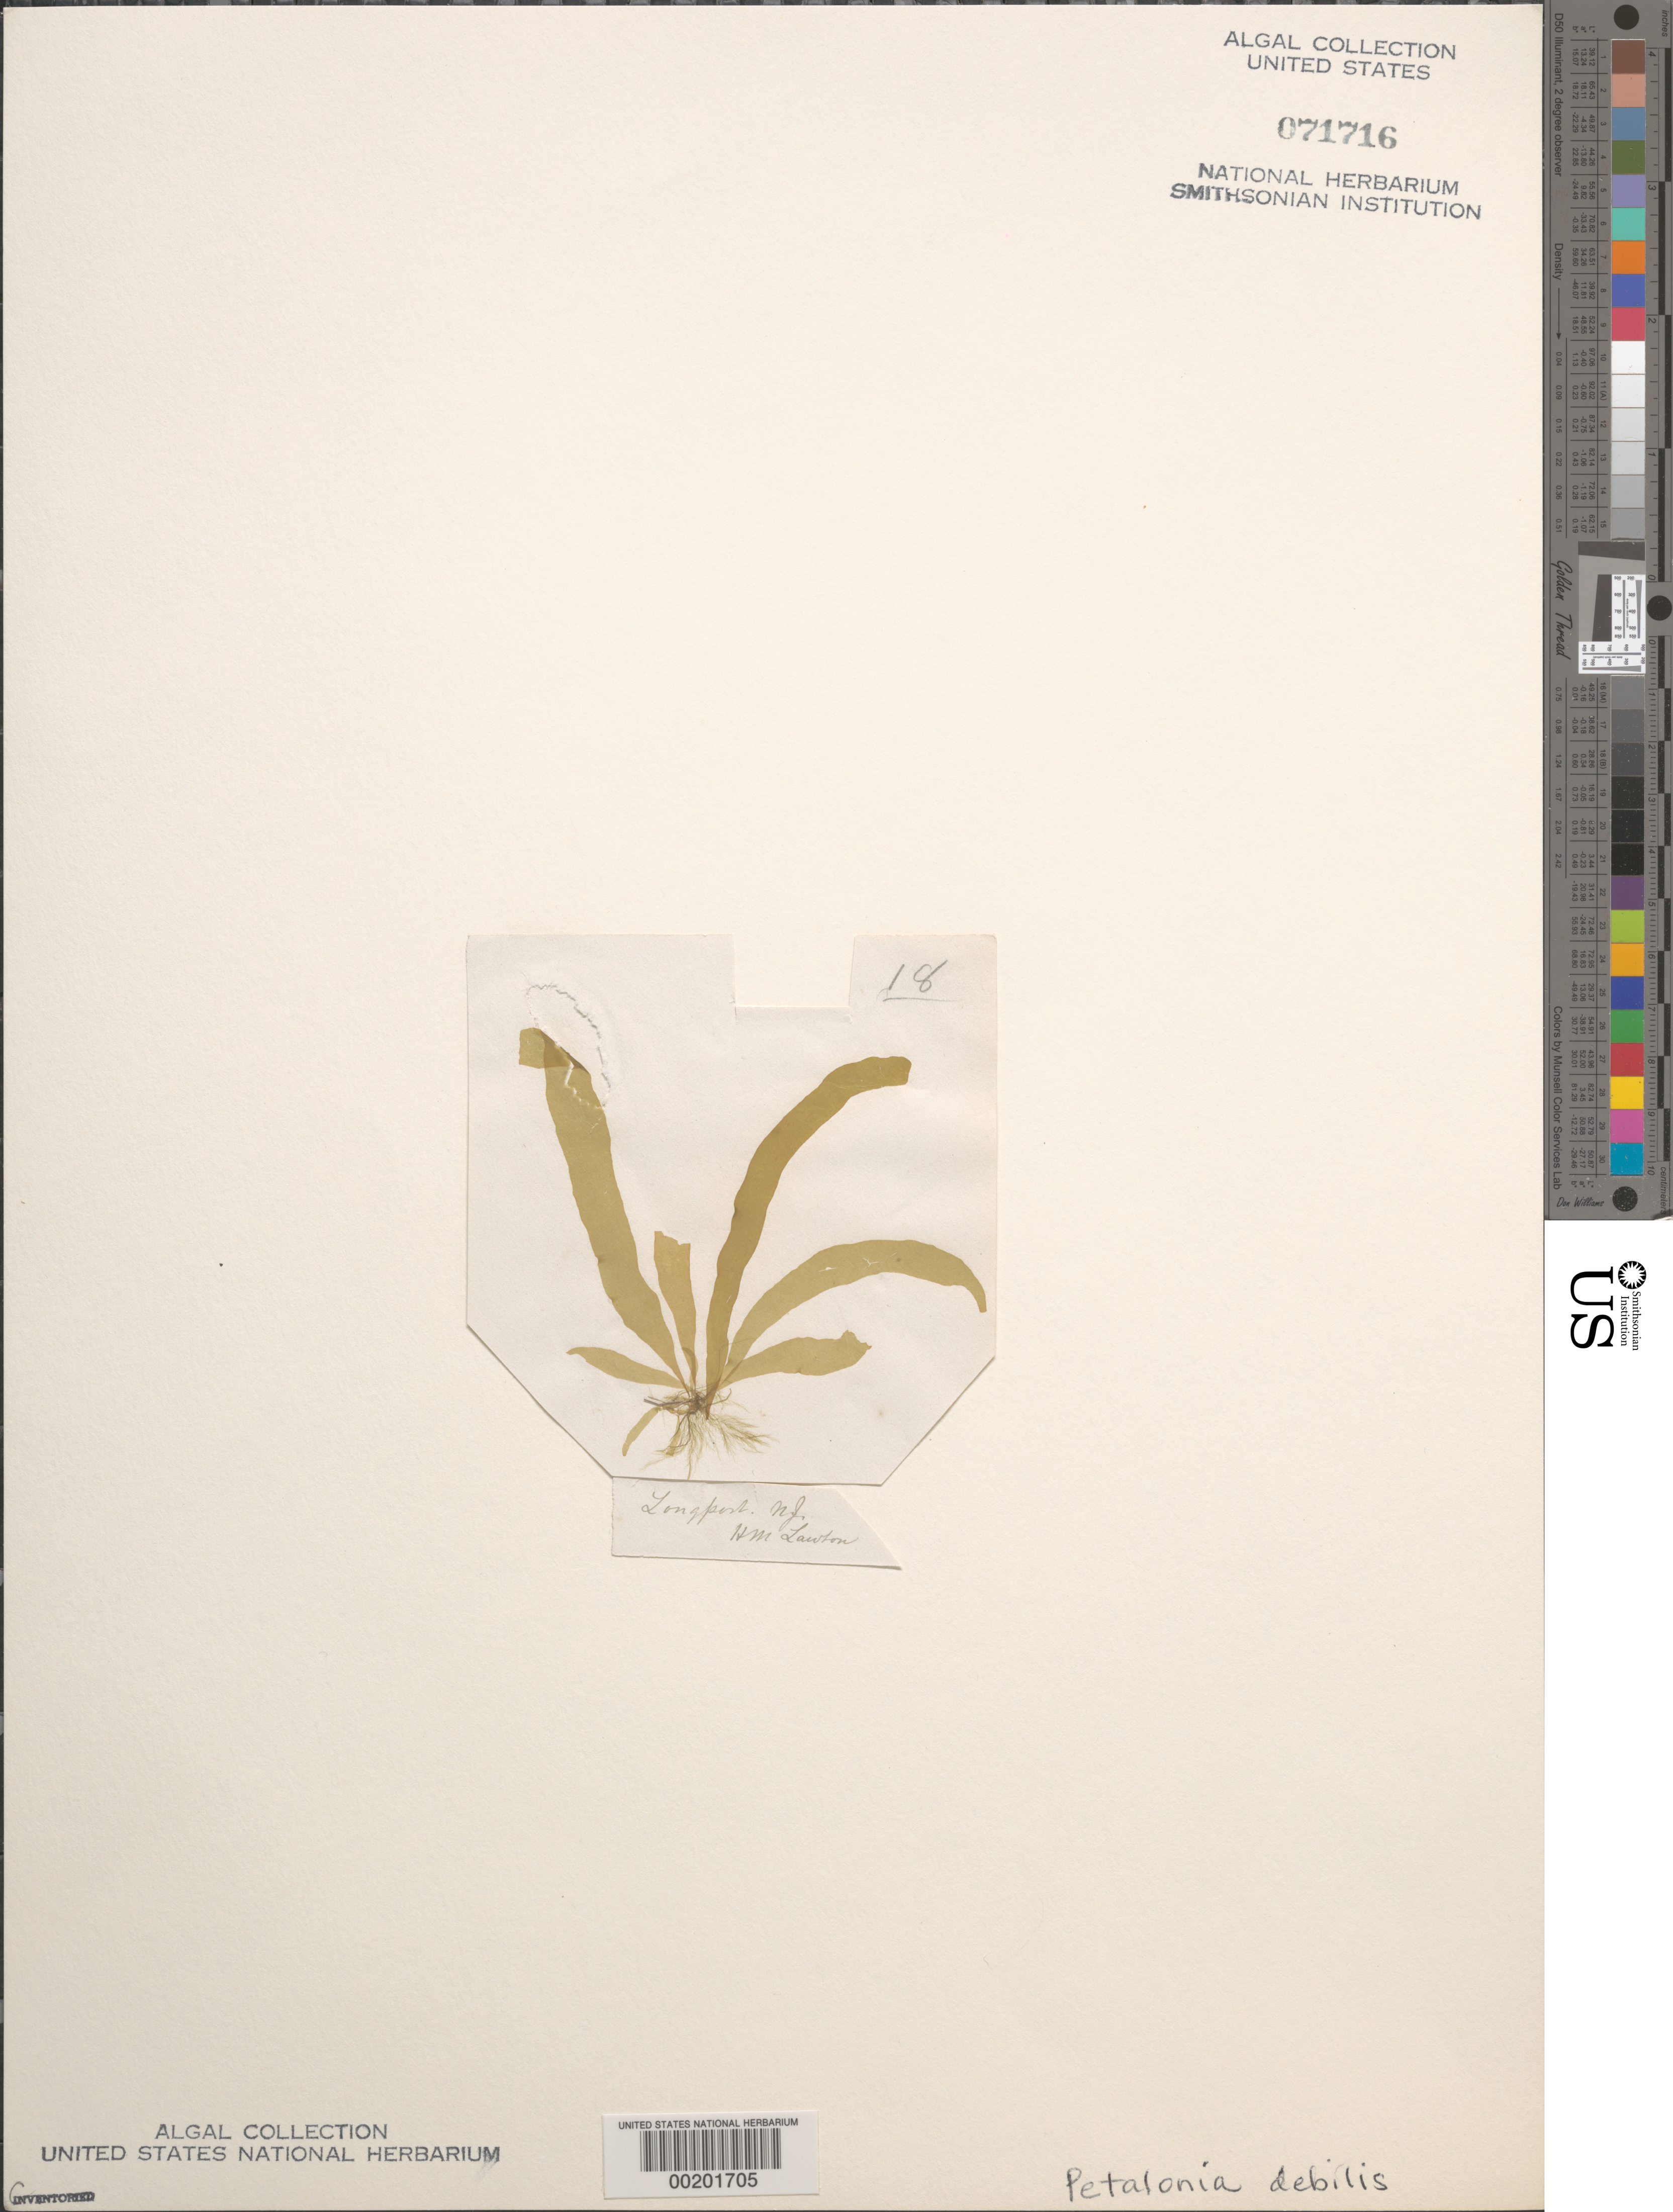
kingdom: Chromista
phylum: Ochrophyta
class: Phaeophyceae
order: Scytosiphonales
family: Scytosiphonaceae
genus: Petalonia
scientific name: Petalonia fascia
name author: (O.F. Müller) Kuntze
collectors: H. Lawton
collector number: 18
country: United States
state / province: New Jersey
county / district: Atlantic County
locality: Longport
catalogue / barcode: US 71716